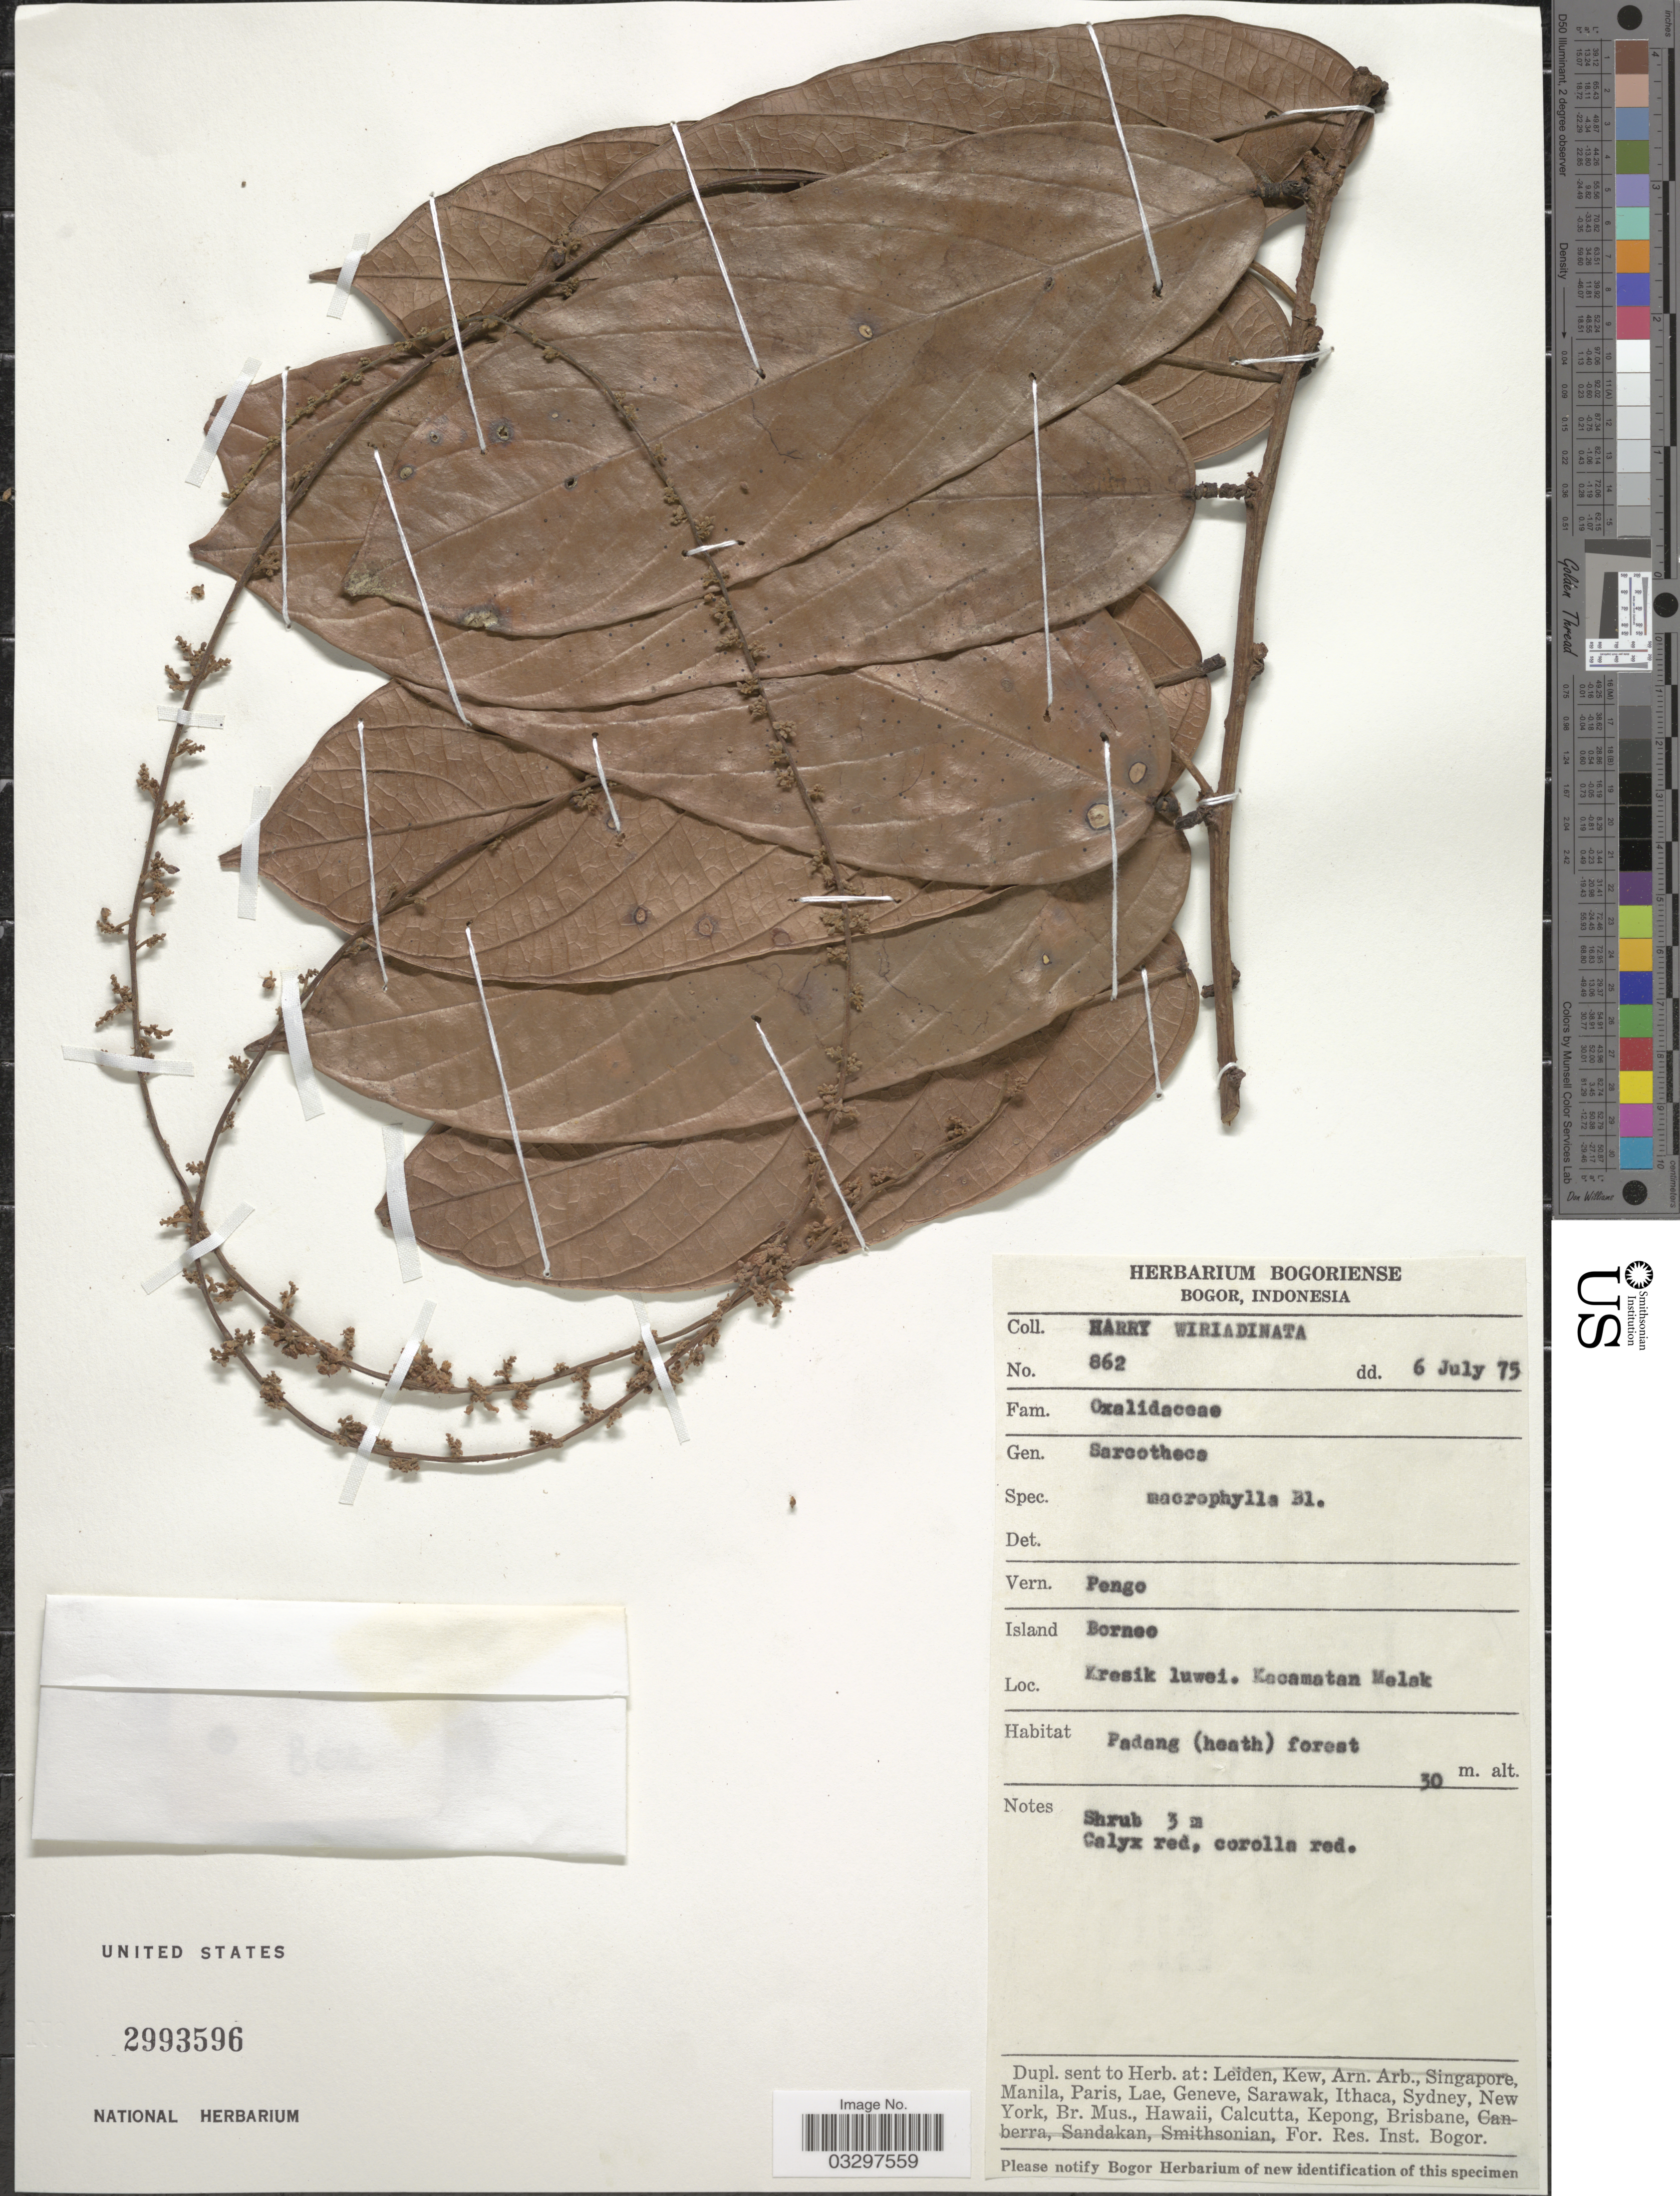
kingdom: Plantae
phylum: Tracheophyta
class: Magnoliopsida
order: Oxalidales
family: Oxalidaceae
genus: Sarcotheca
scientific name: Sarcotheca macrophylla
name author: Blume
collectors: H. Wiriadinata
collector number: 862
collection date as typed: Transcribed d/m/y: 6/7/75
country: Indonesia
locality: Island Borneo. Kresik luwei. Kacamatan Melak.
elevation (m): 30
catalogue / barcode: US 2993596